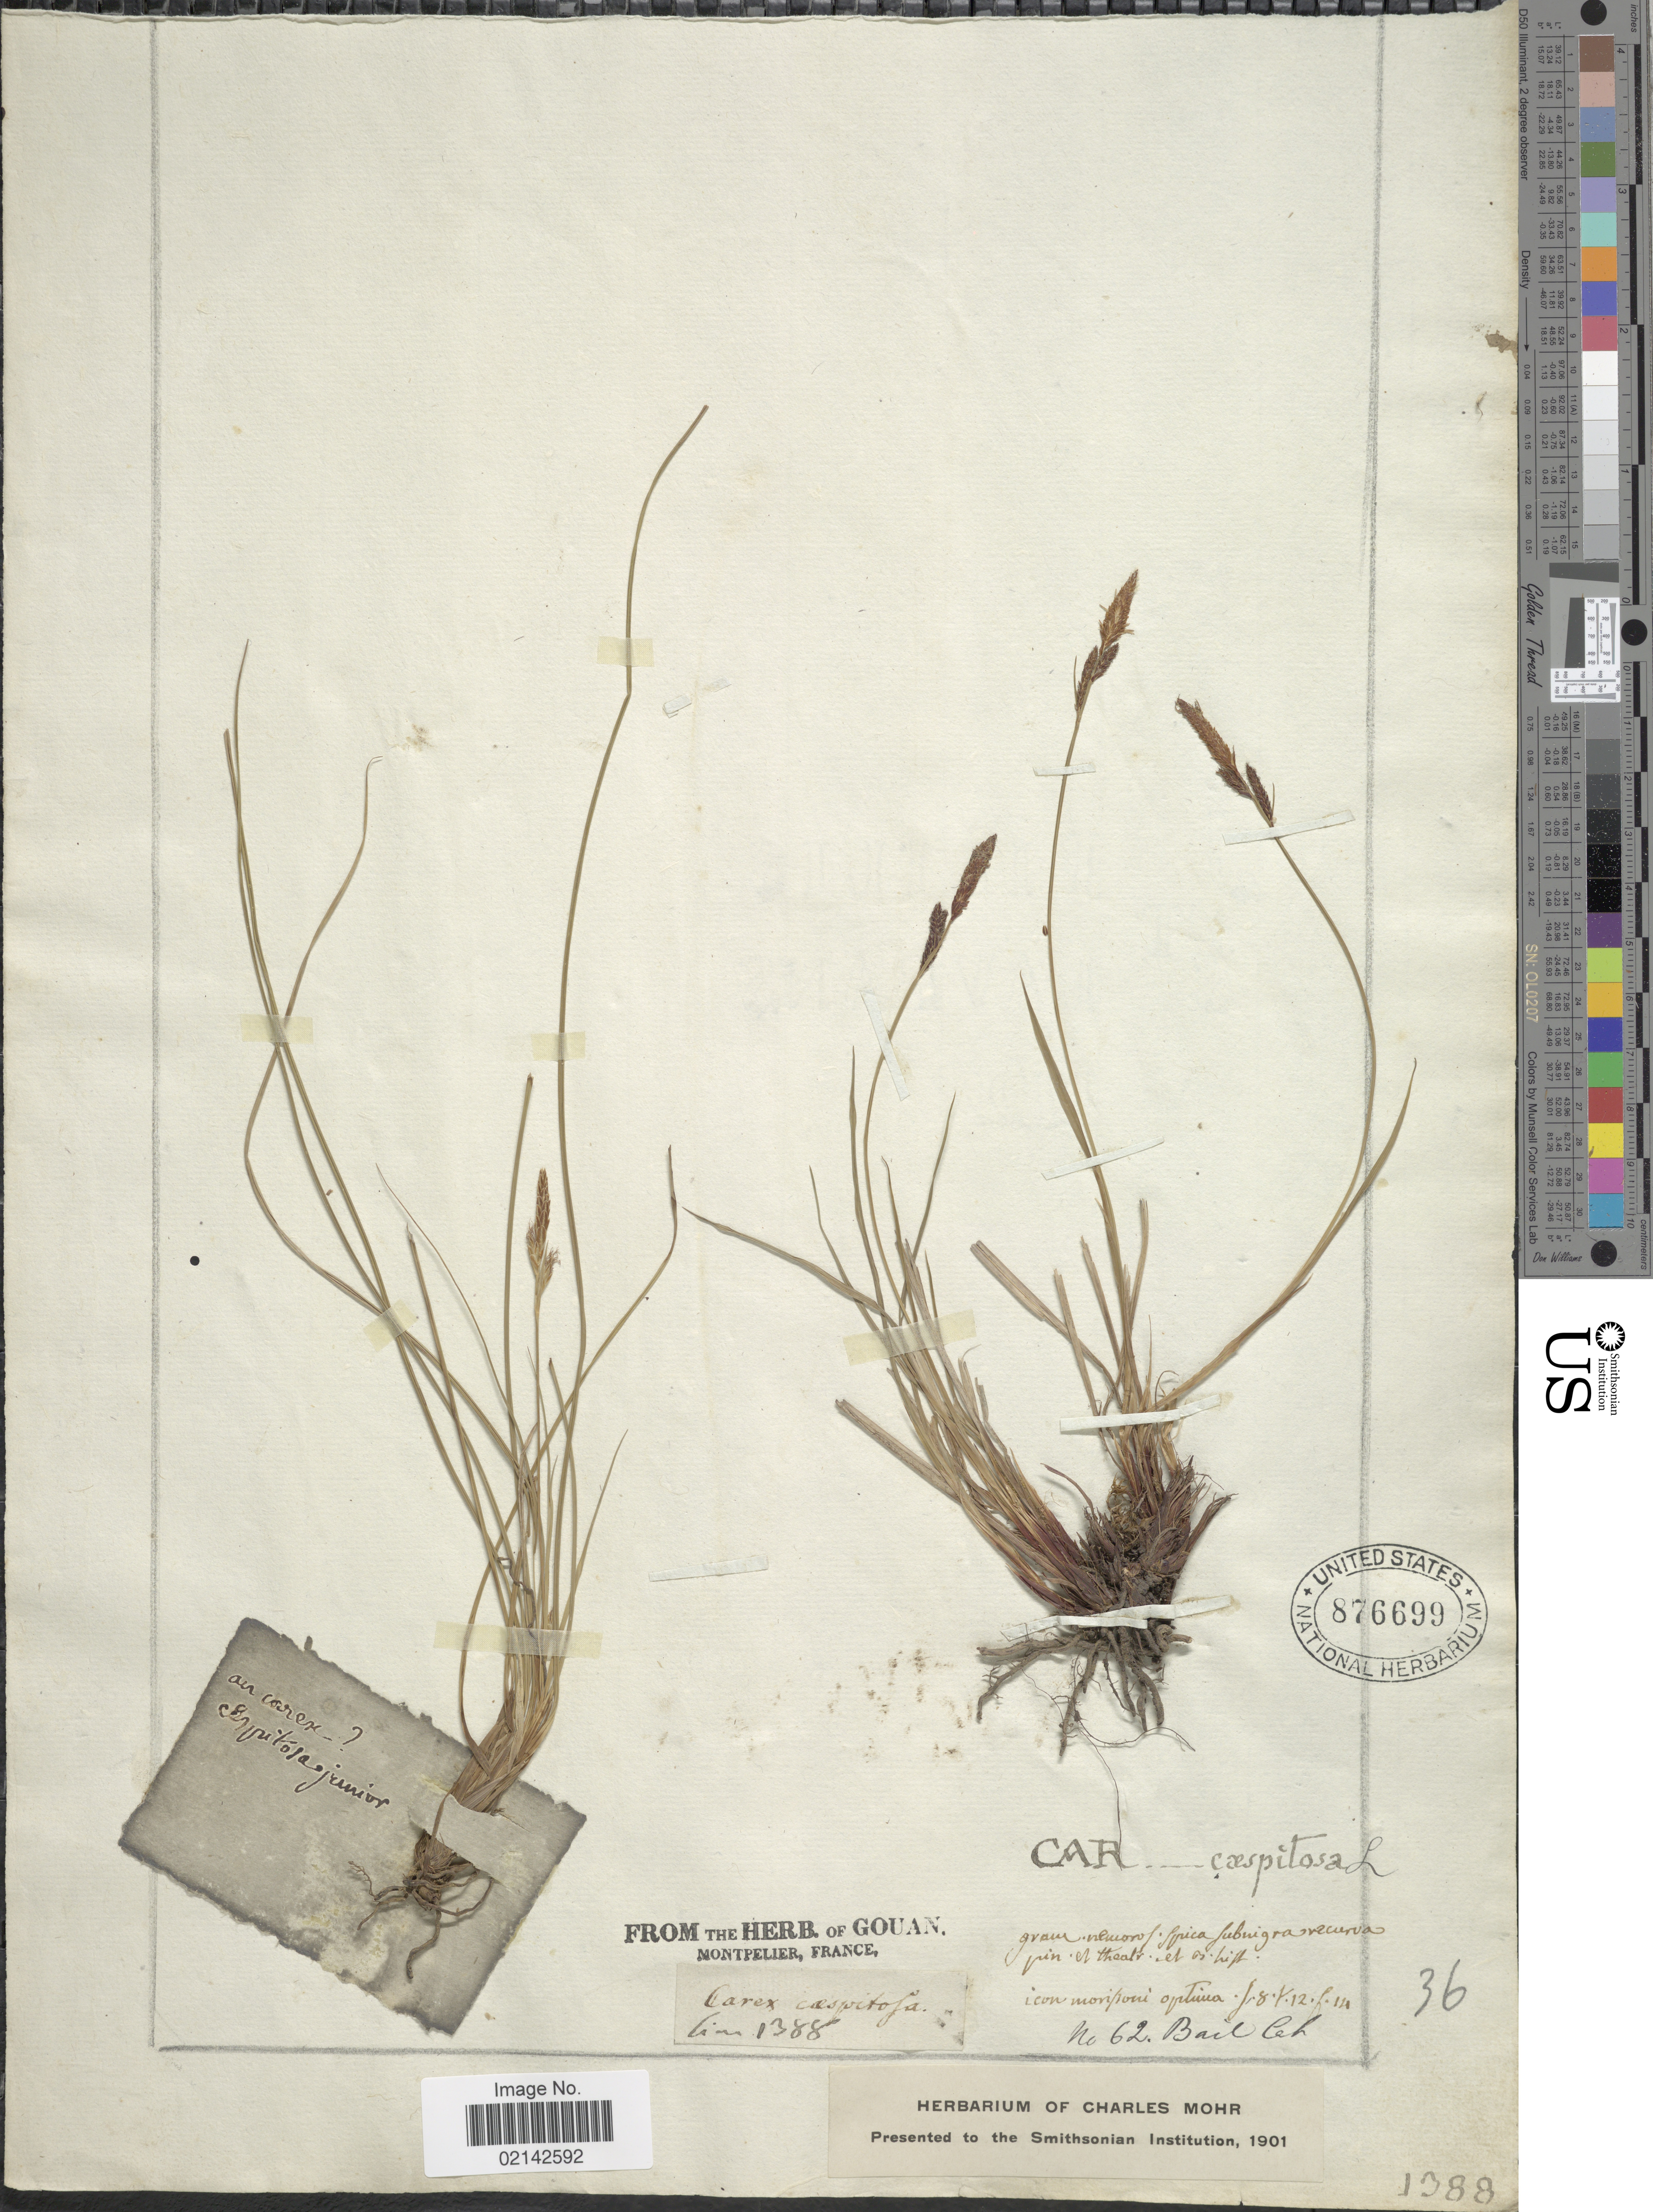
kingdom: Plantae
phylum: Tracheophyta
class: Liliopsida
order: Poales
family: Cyperaceae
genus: Carex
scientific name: Carex cespitosa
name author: L.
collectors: Bail.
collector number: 36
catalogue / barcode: US 876699